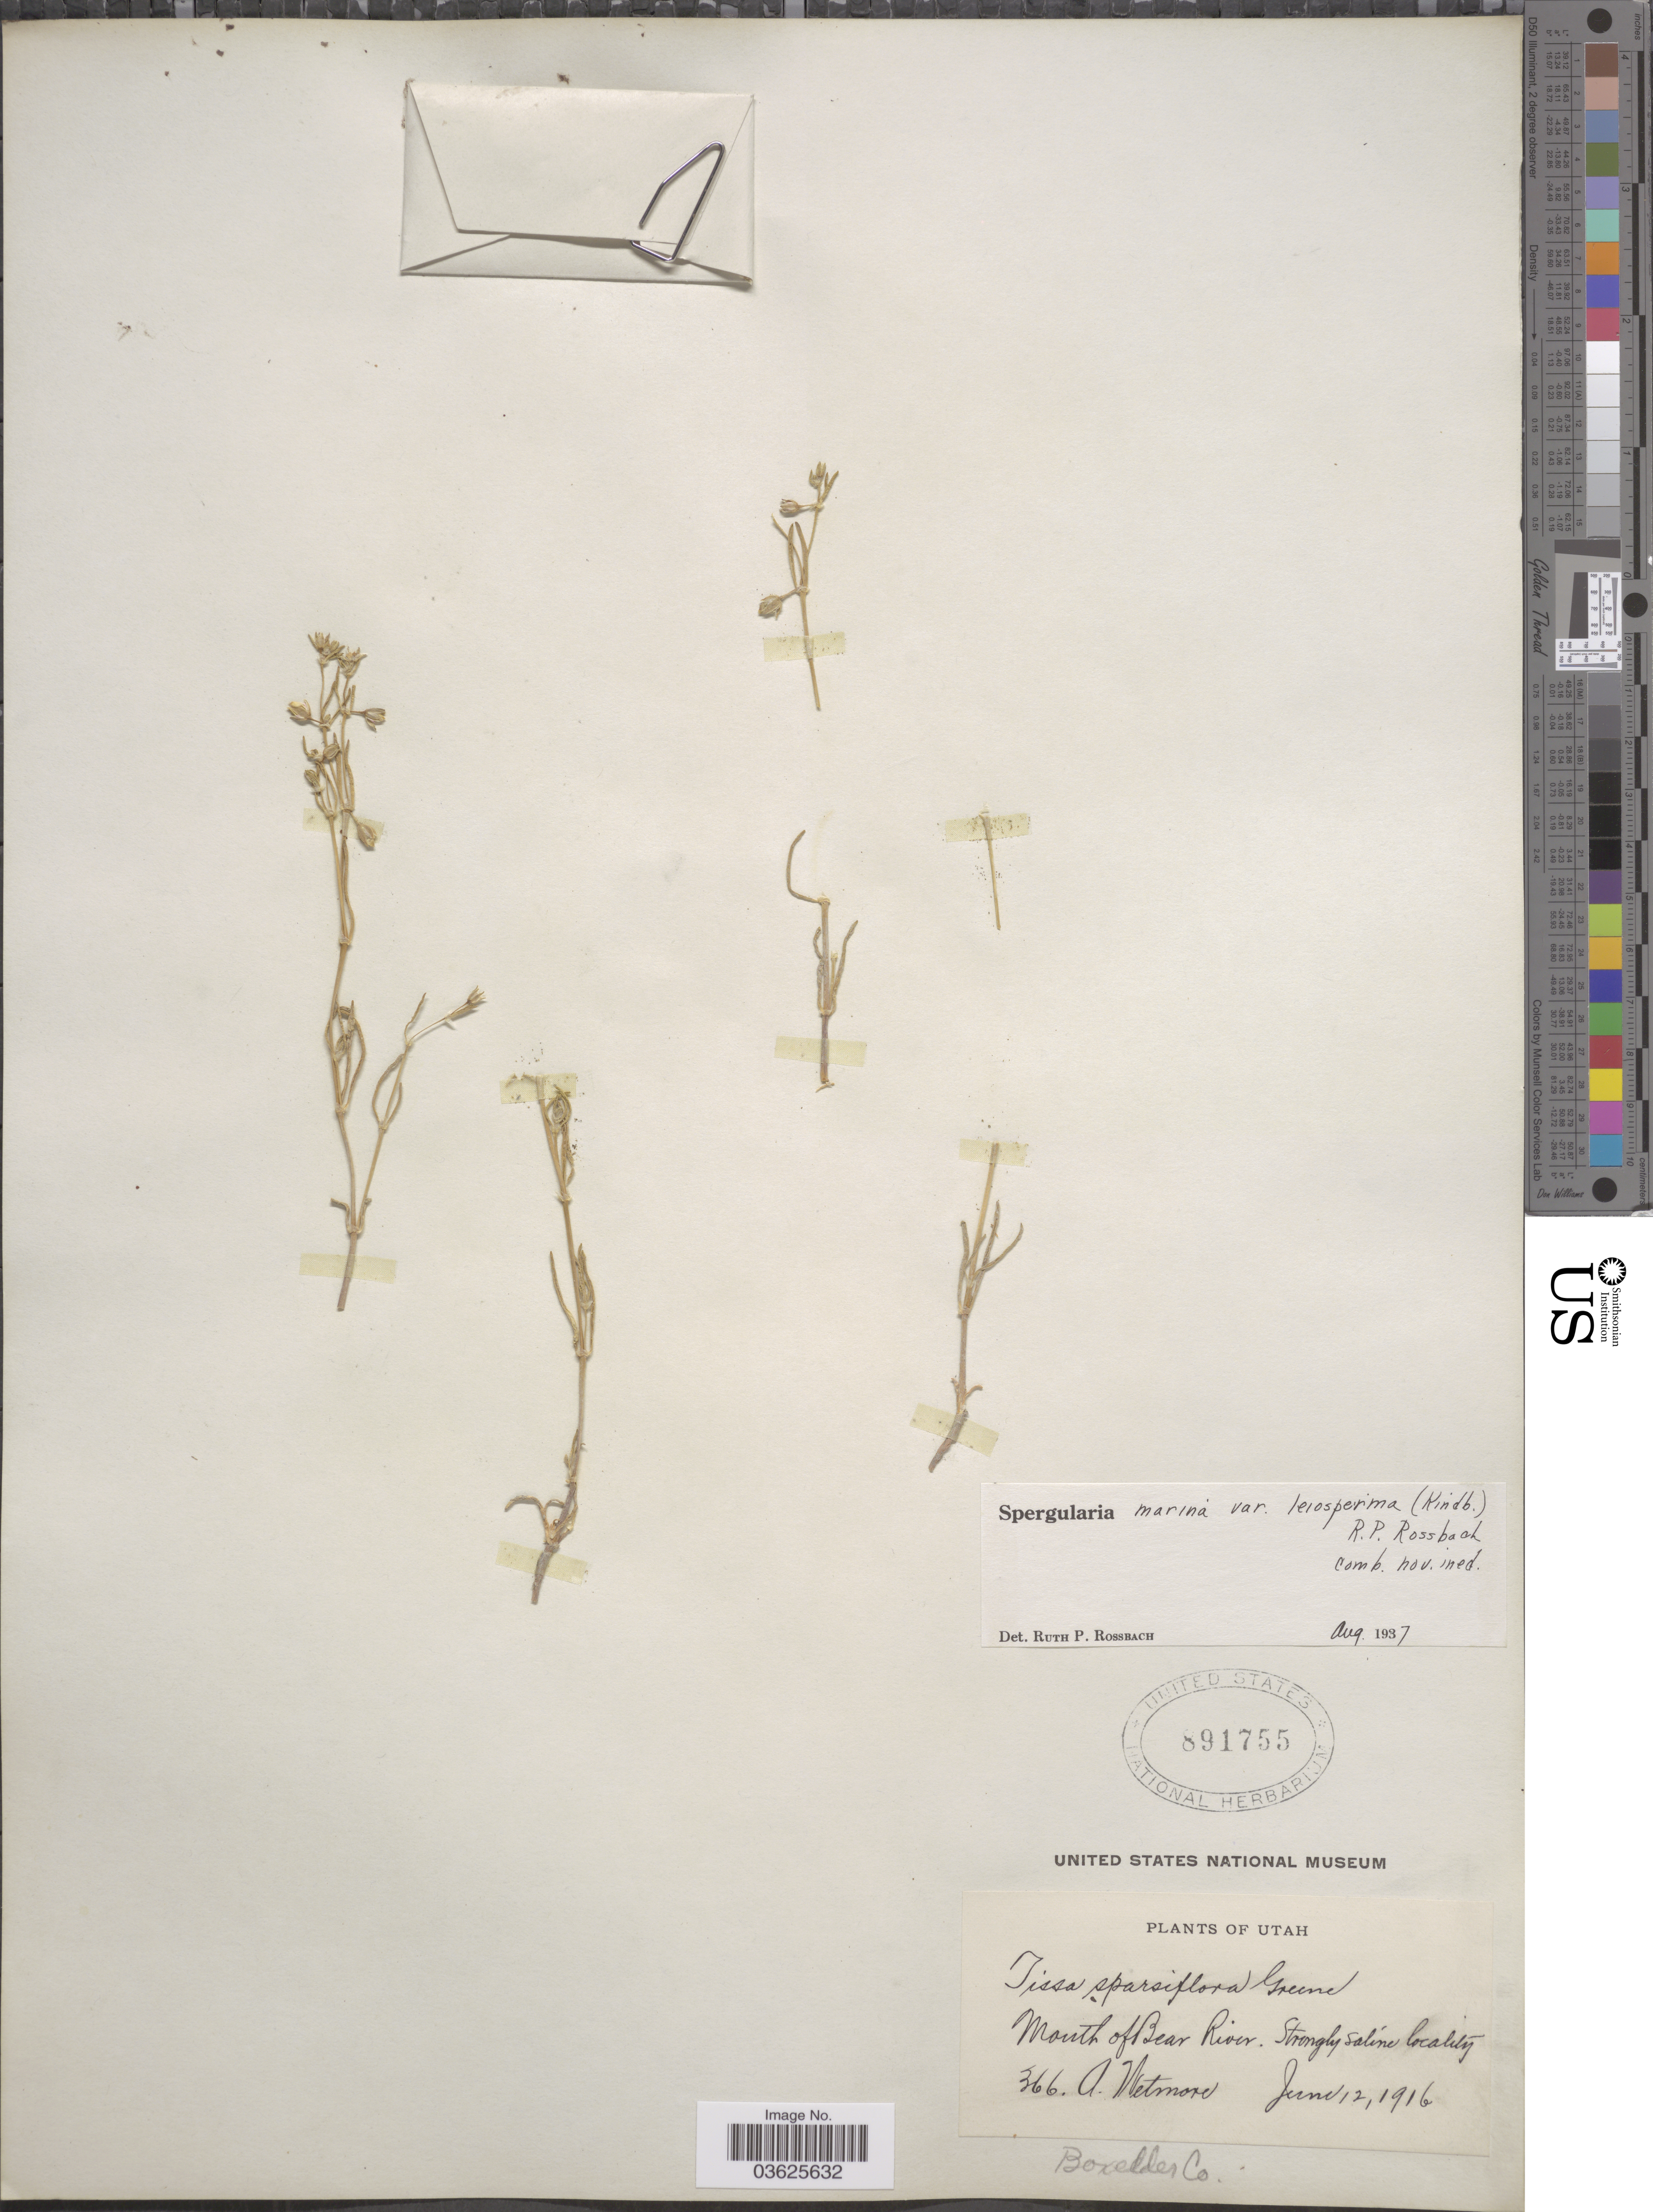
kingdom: Plantae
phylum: Tracheophyta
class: Magnoliopsida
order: Caryophyllales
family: Caryophyllaceae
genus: Spergularia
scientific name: Spergularia marina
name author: (L.) Griseb.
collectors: A. Wetmore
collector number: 366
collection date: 1916-06-12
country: United States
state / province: Utah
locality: Mouth of Bear River. Boxelder Co.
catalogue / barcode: US 891755